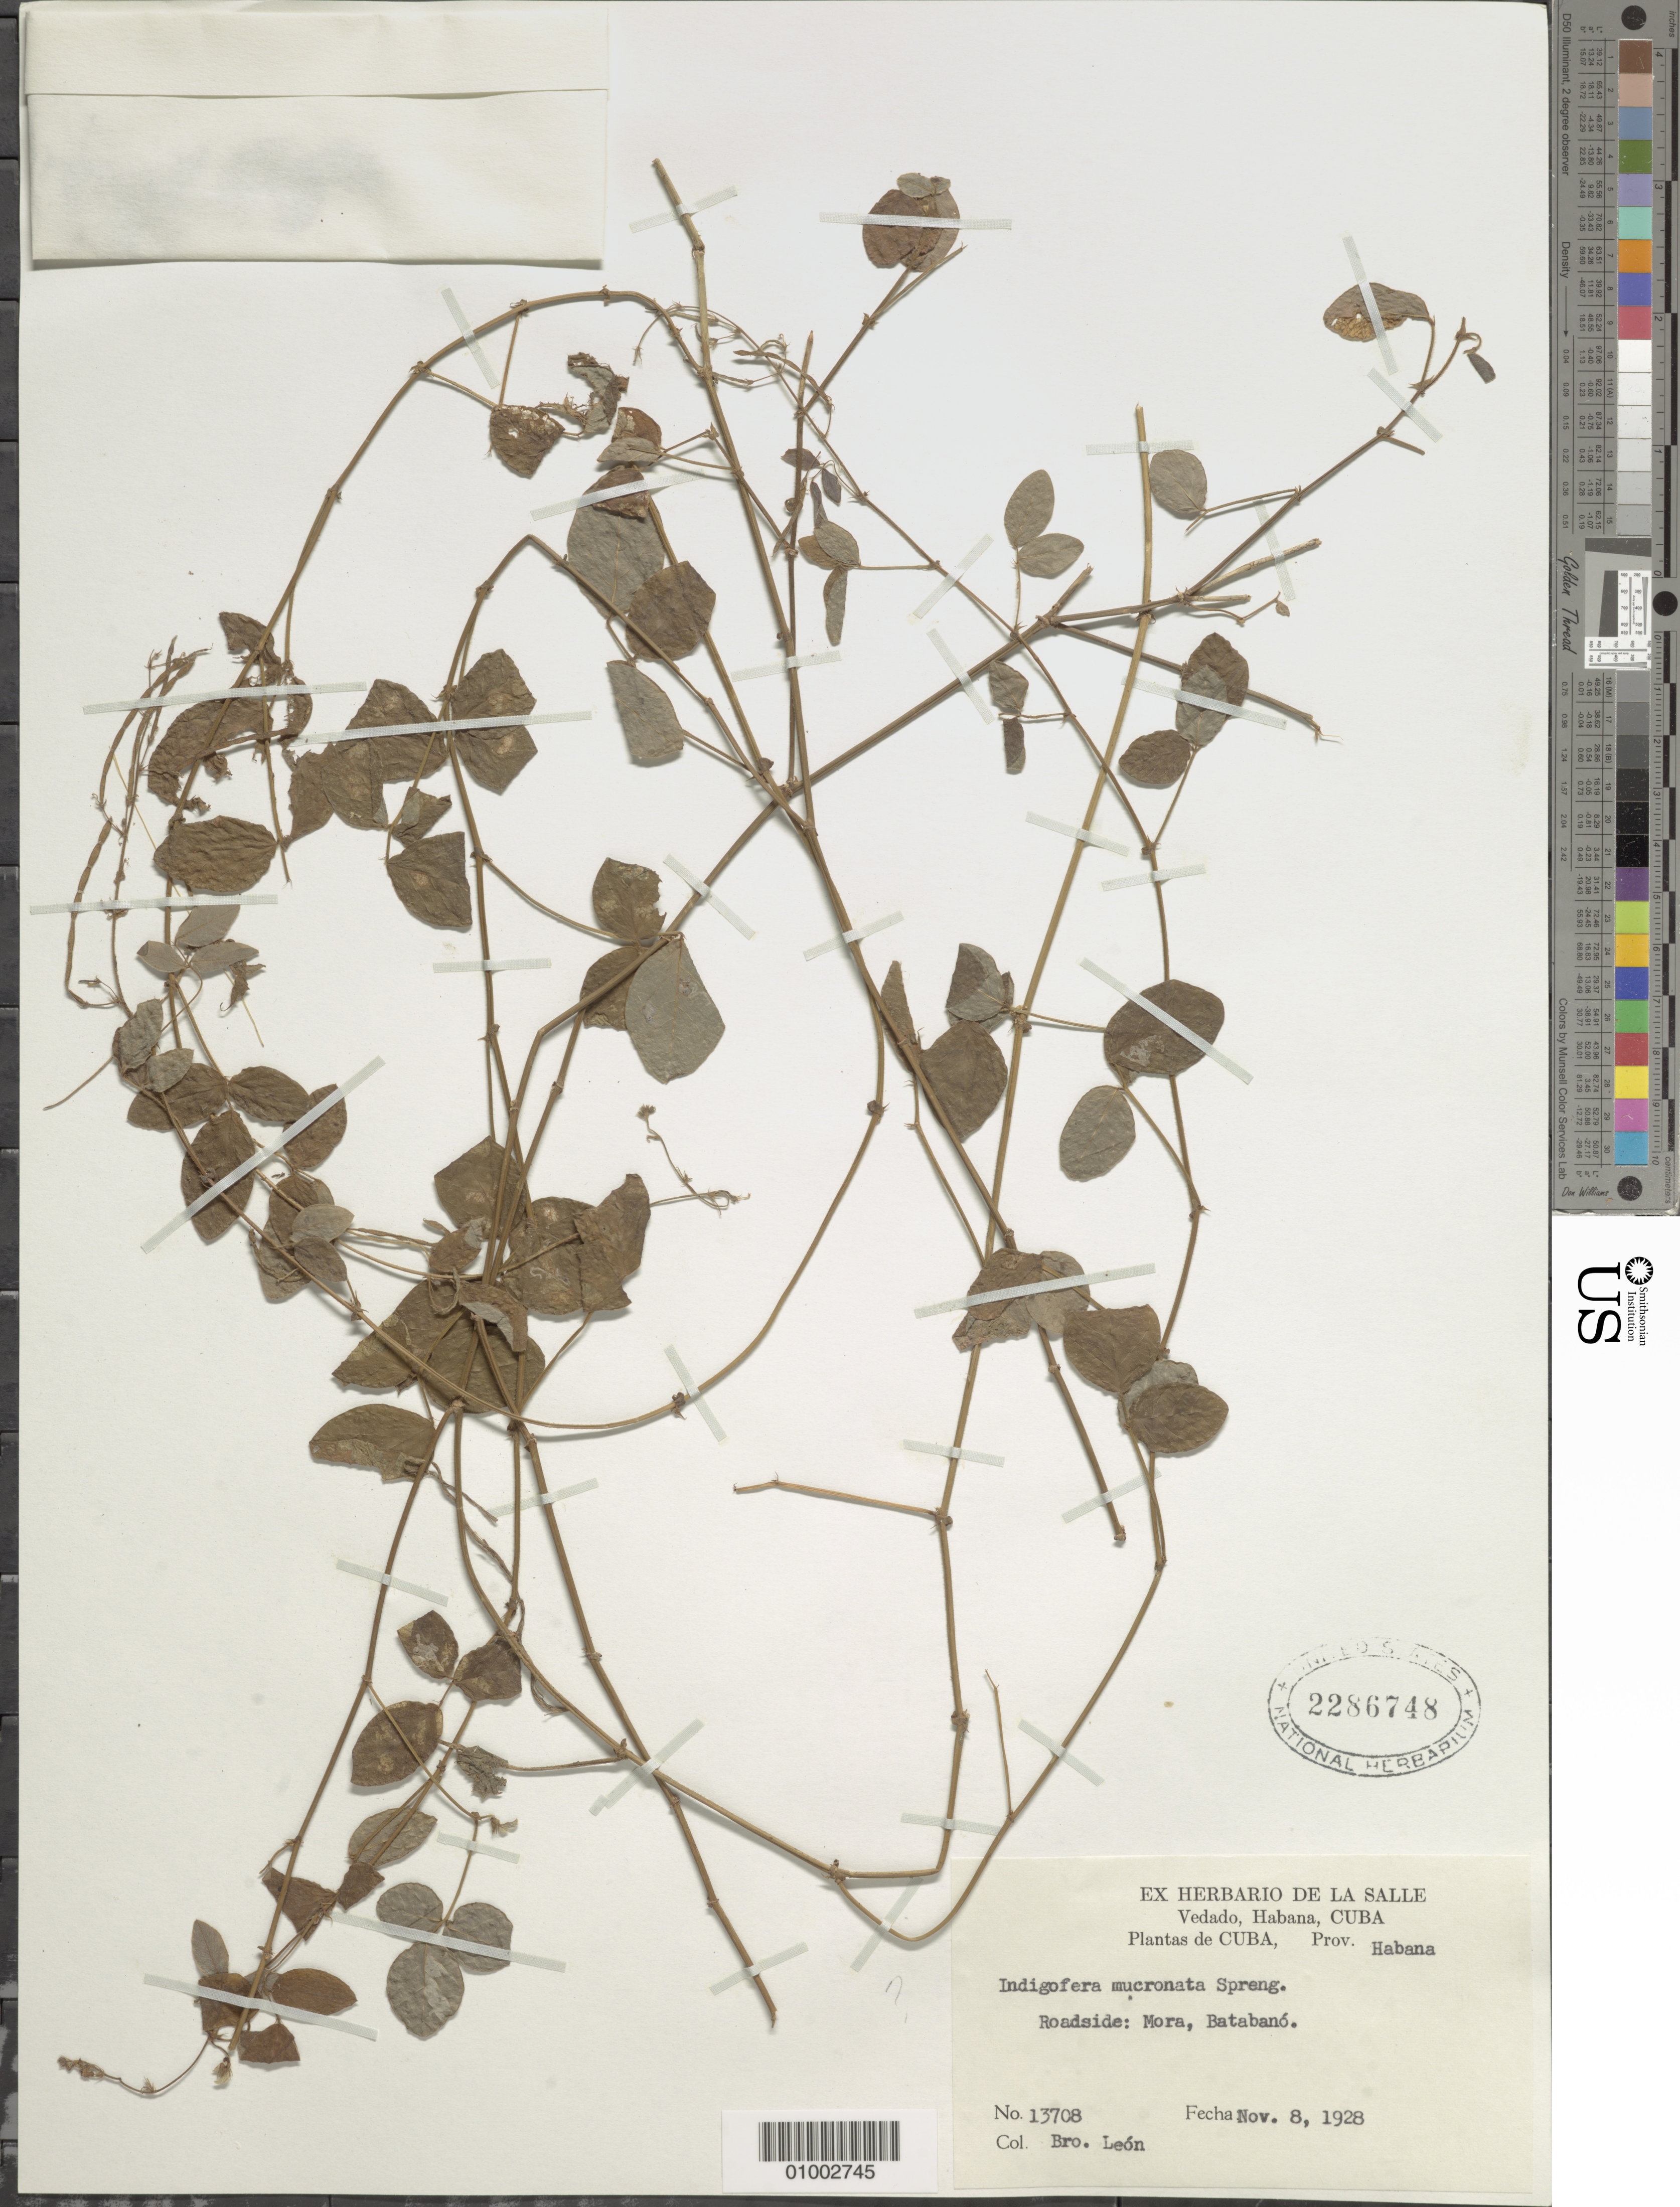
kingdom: Plantae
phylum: Tracheophyta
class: Magnoliopsida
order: Fabales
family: Fabaceae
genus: Indigofera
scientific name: Indigofera mucronata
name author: Lam.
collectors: Bro. León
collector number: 13708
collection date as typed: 08 Nov 1928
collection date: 1928-11-08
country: Cuba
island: Cuba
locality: Roadside: Mora, Batabano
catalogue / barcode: US 2286748